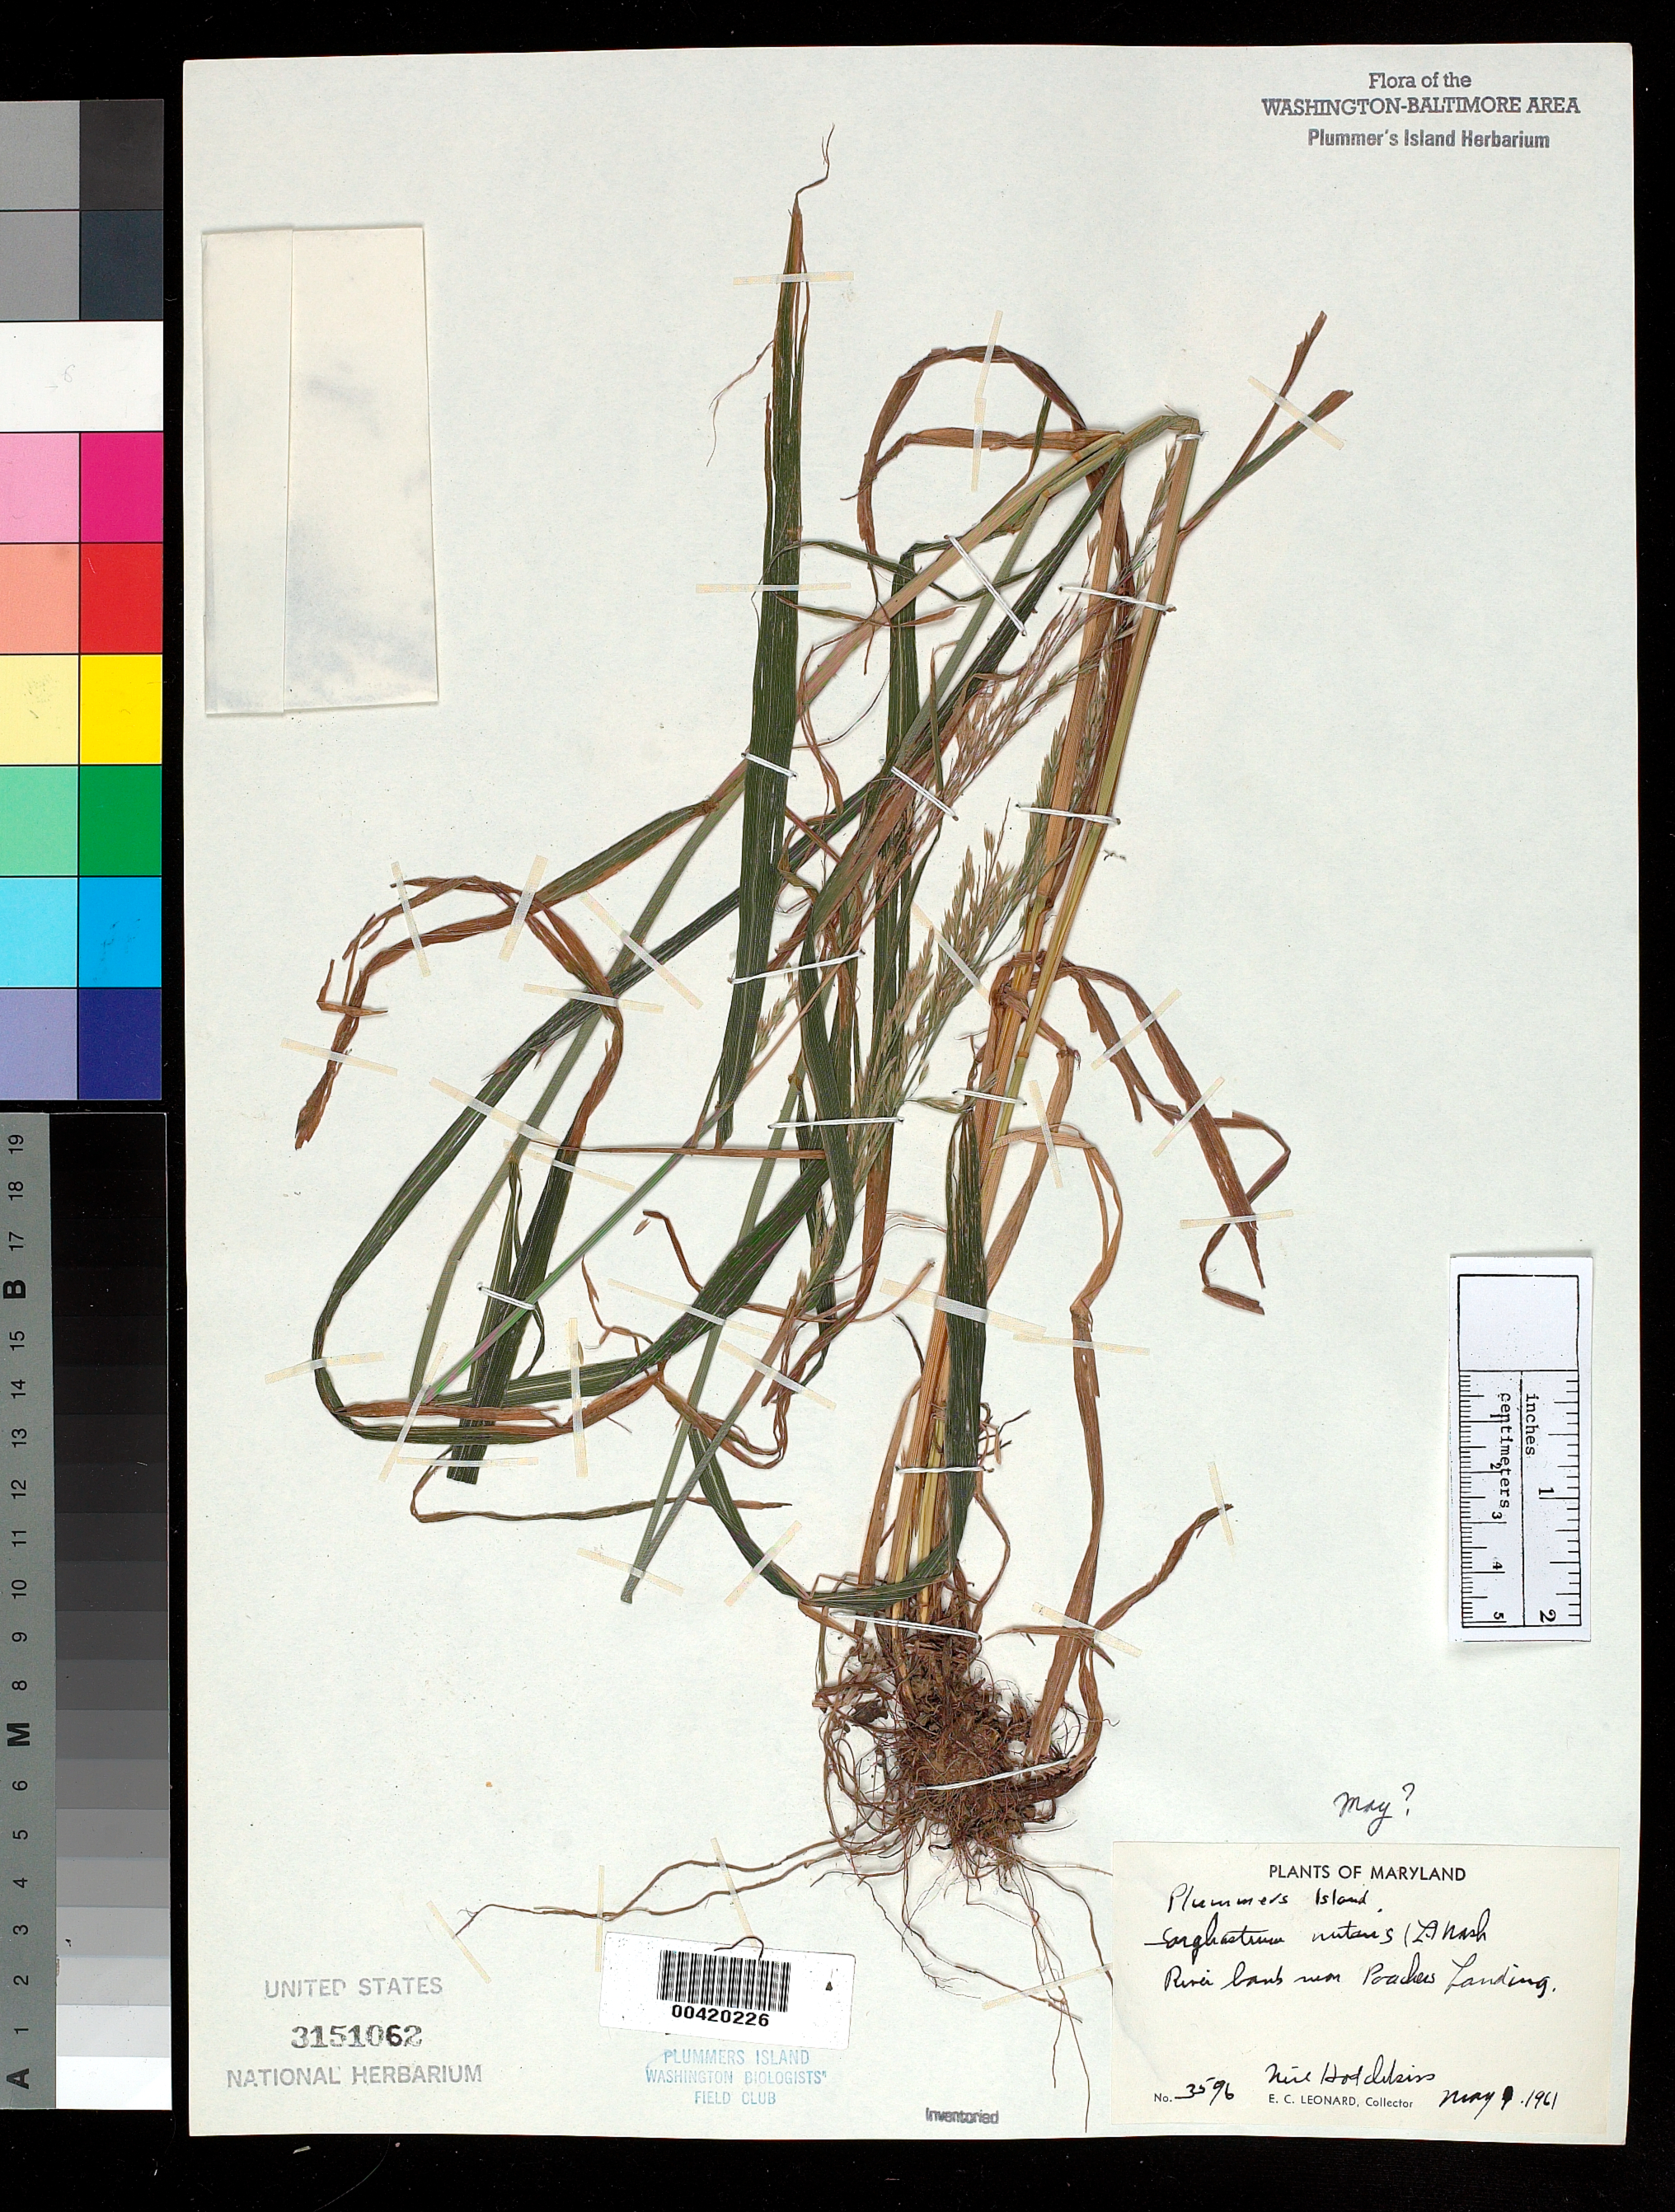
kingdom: Plantae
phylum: Tracheophyta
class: Liliopsida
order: Poales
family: Poaceae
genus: Sorghastrum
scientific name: Sorghastrum nutans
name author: (L.) Nash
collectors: E. C. Leonard & N. Hotchkiss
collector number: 3596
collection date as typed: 09 May 1961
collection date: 1961-05-09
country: United States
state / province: Maryland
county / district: Montgomery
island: Plummers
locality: Plummer's Island; river bank near Poacher's Landing C. & O. Canal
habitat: River bank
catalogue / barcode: US 3151062